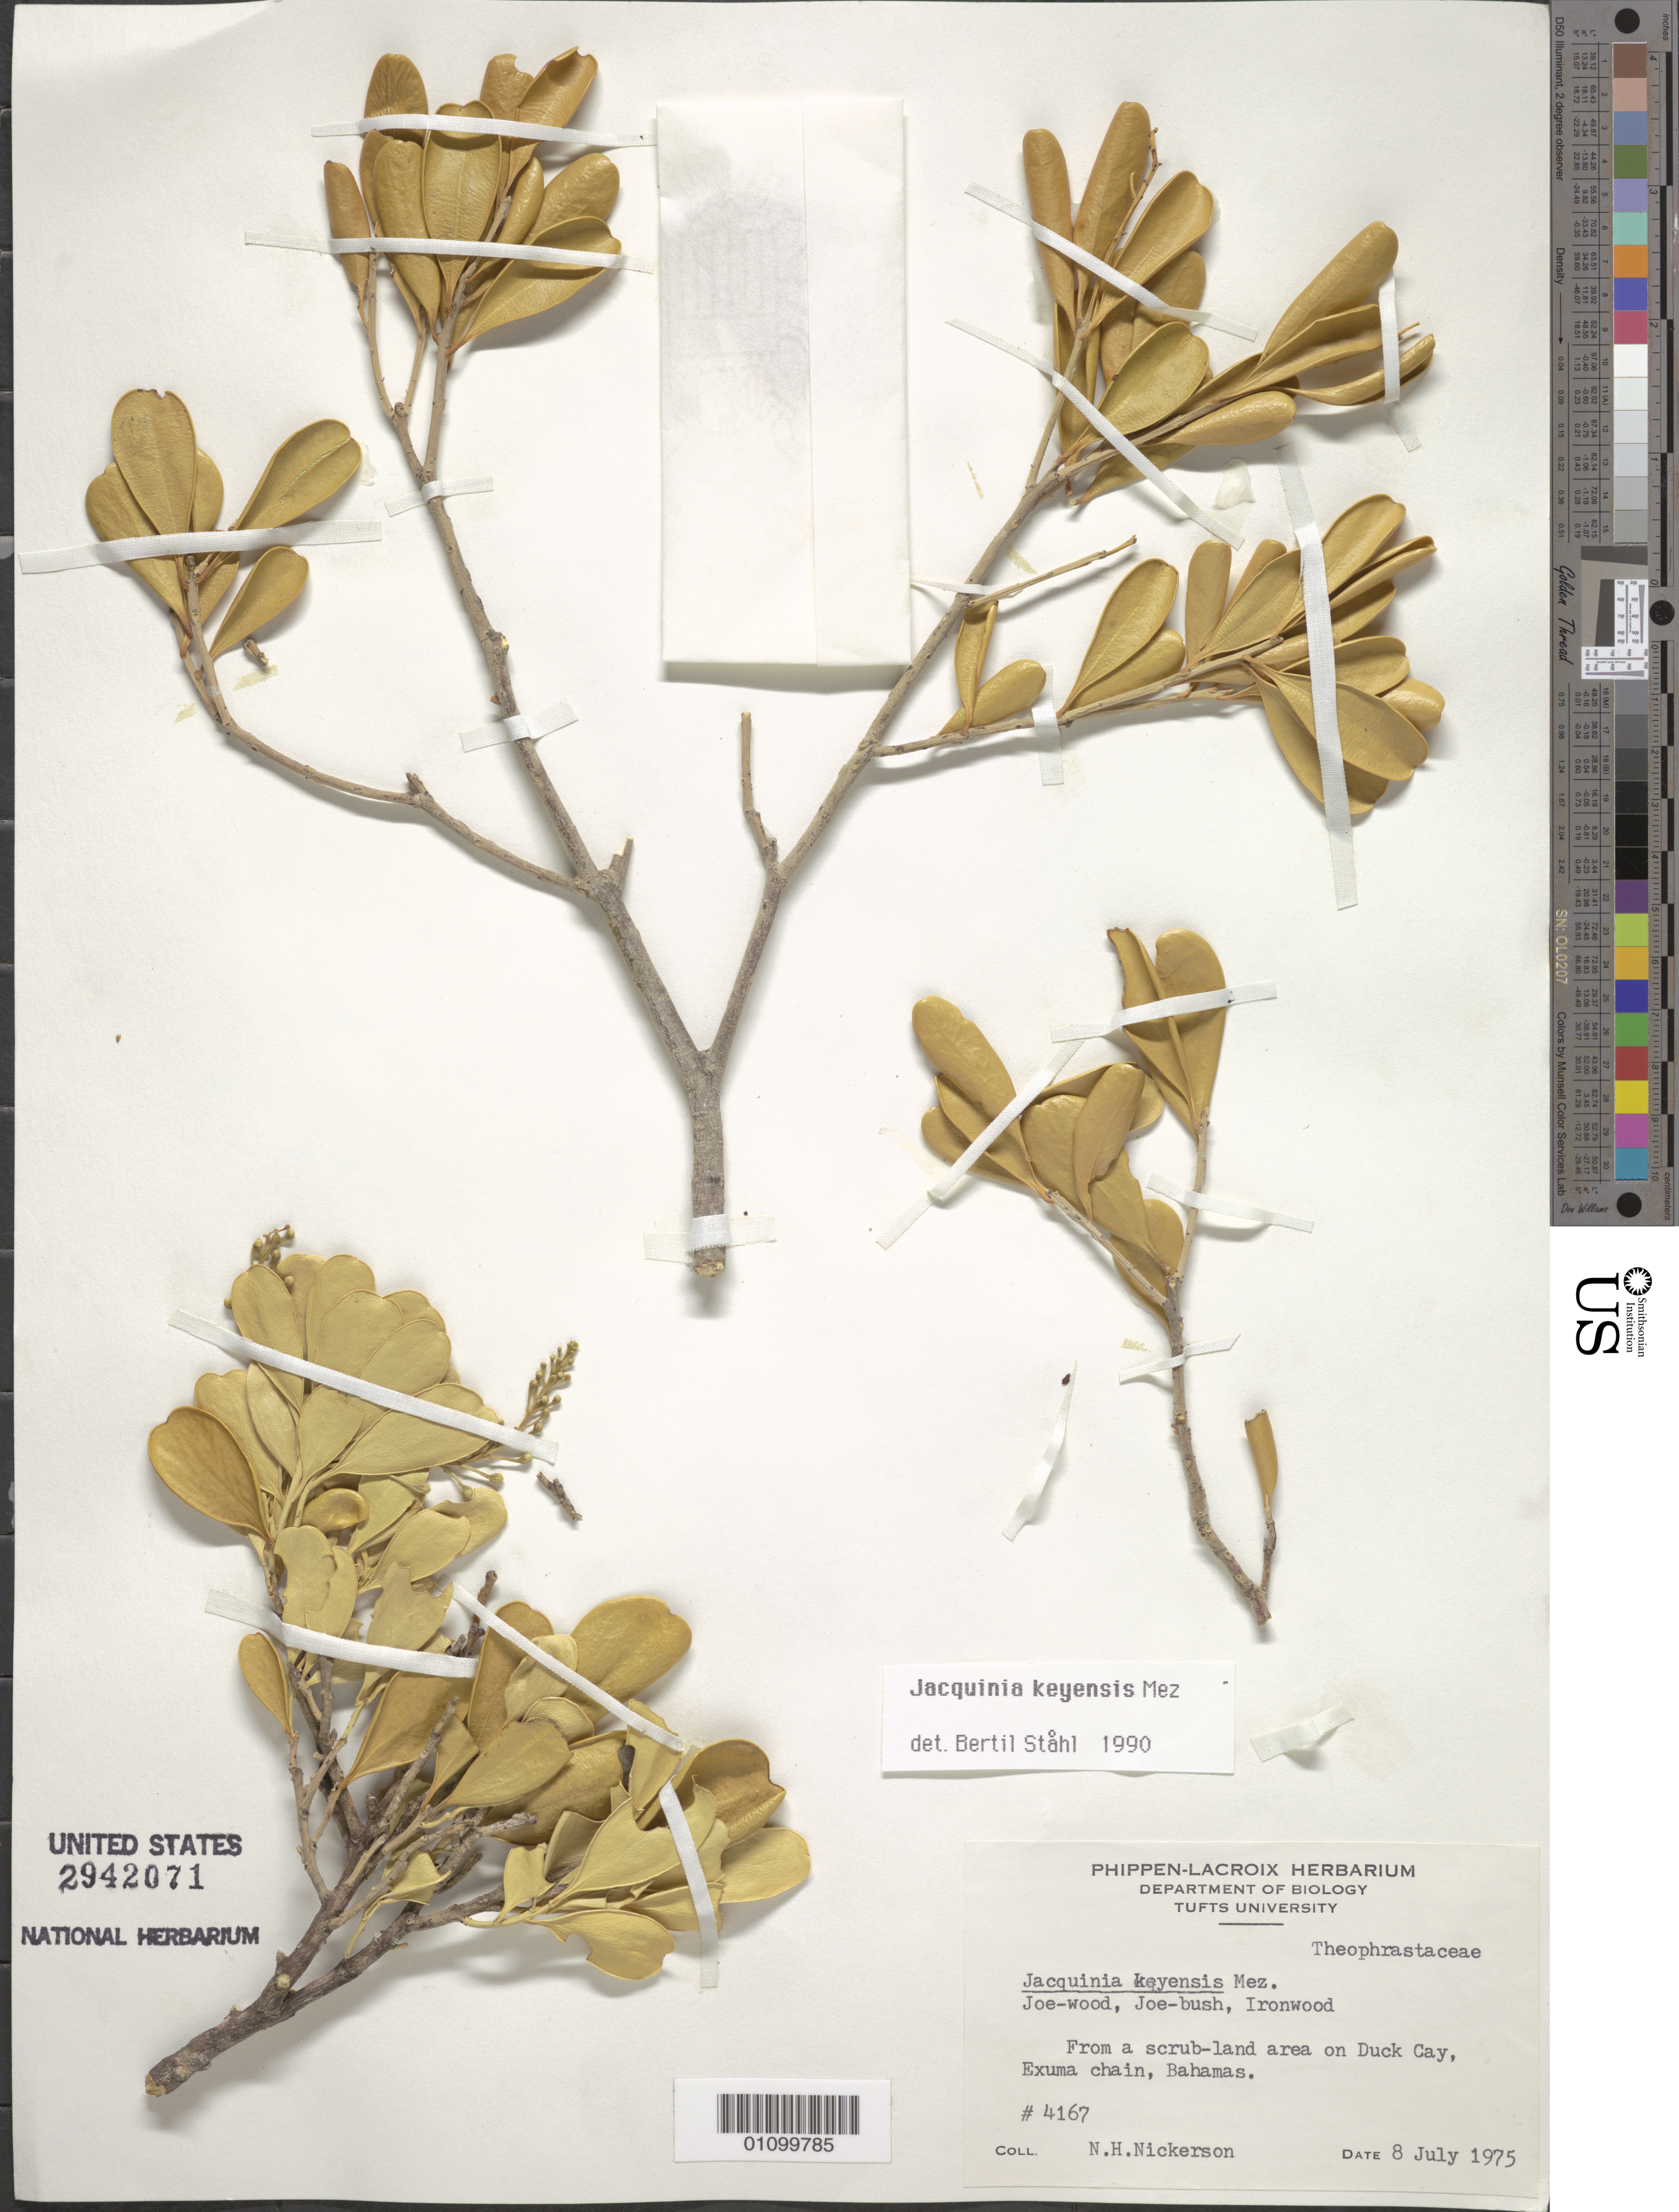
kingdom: Plantae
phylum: Tracheophyta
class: Magnoliopsida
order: Ericales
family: Primulaceae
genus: Jacquinia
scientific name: Jacquinia keyensis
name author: Mez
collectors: N. Nickerson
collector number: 4167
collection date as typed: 08 Jul 1975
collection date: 1975-07-08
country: Bahamas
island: Exuma Chain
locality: From a scrub land area on Duck Cay.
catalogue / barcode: US 2942071